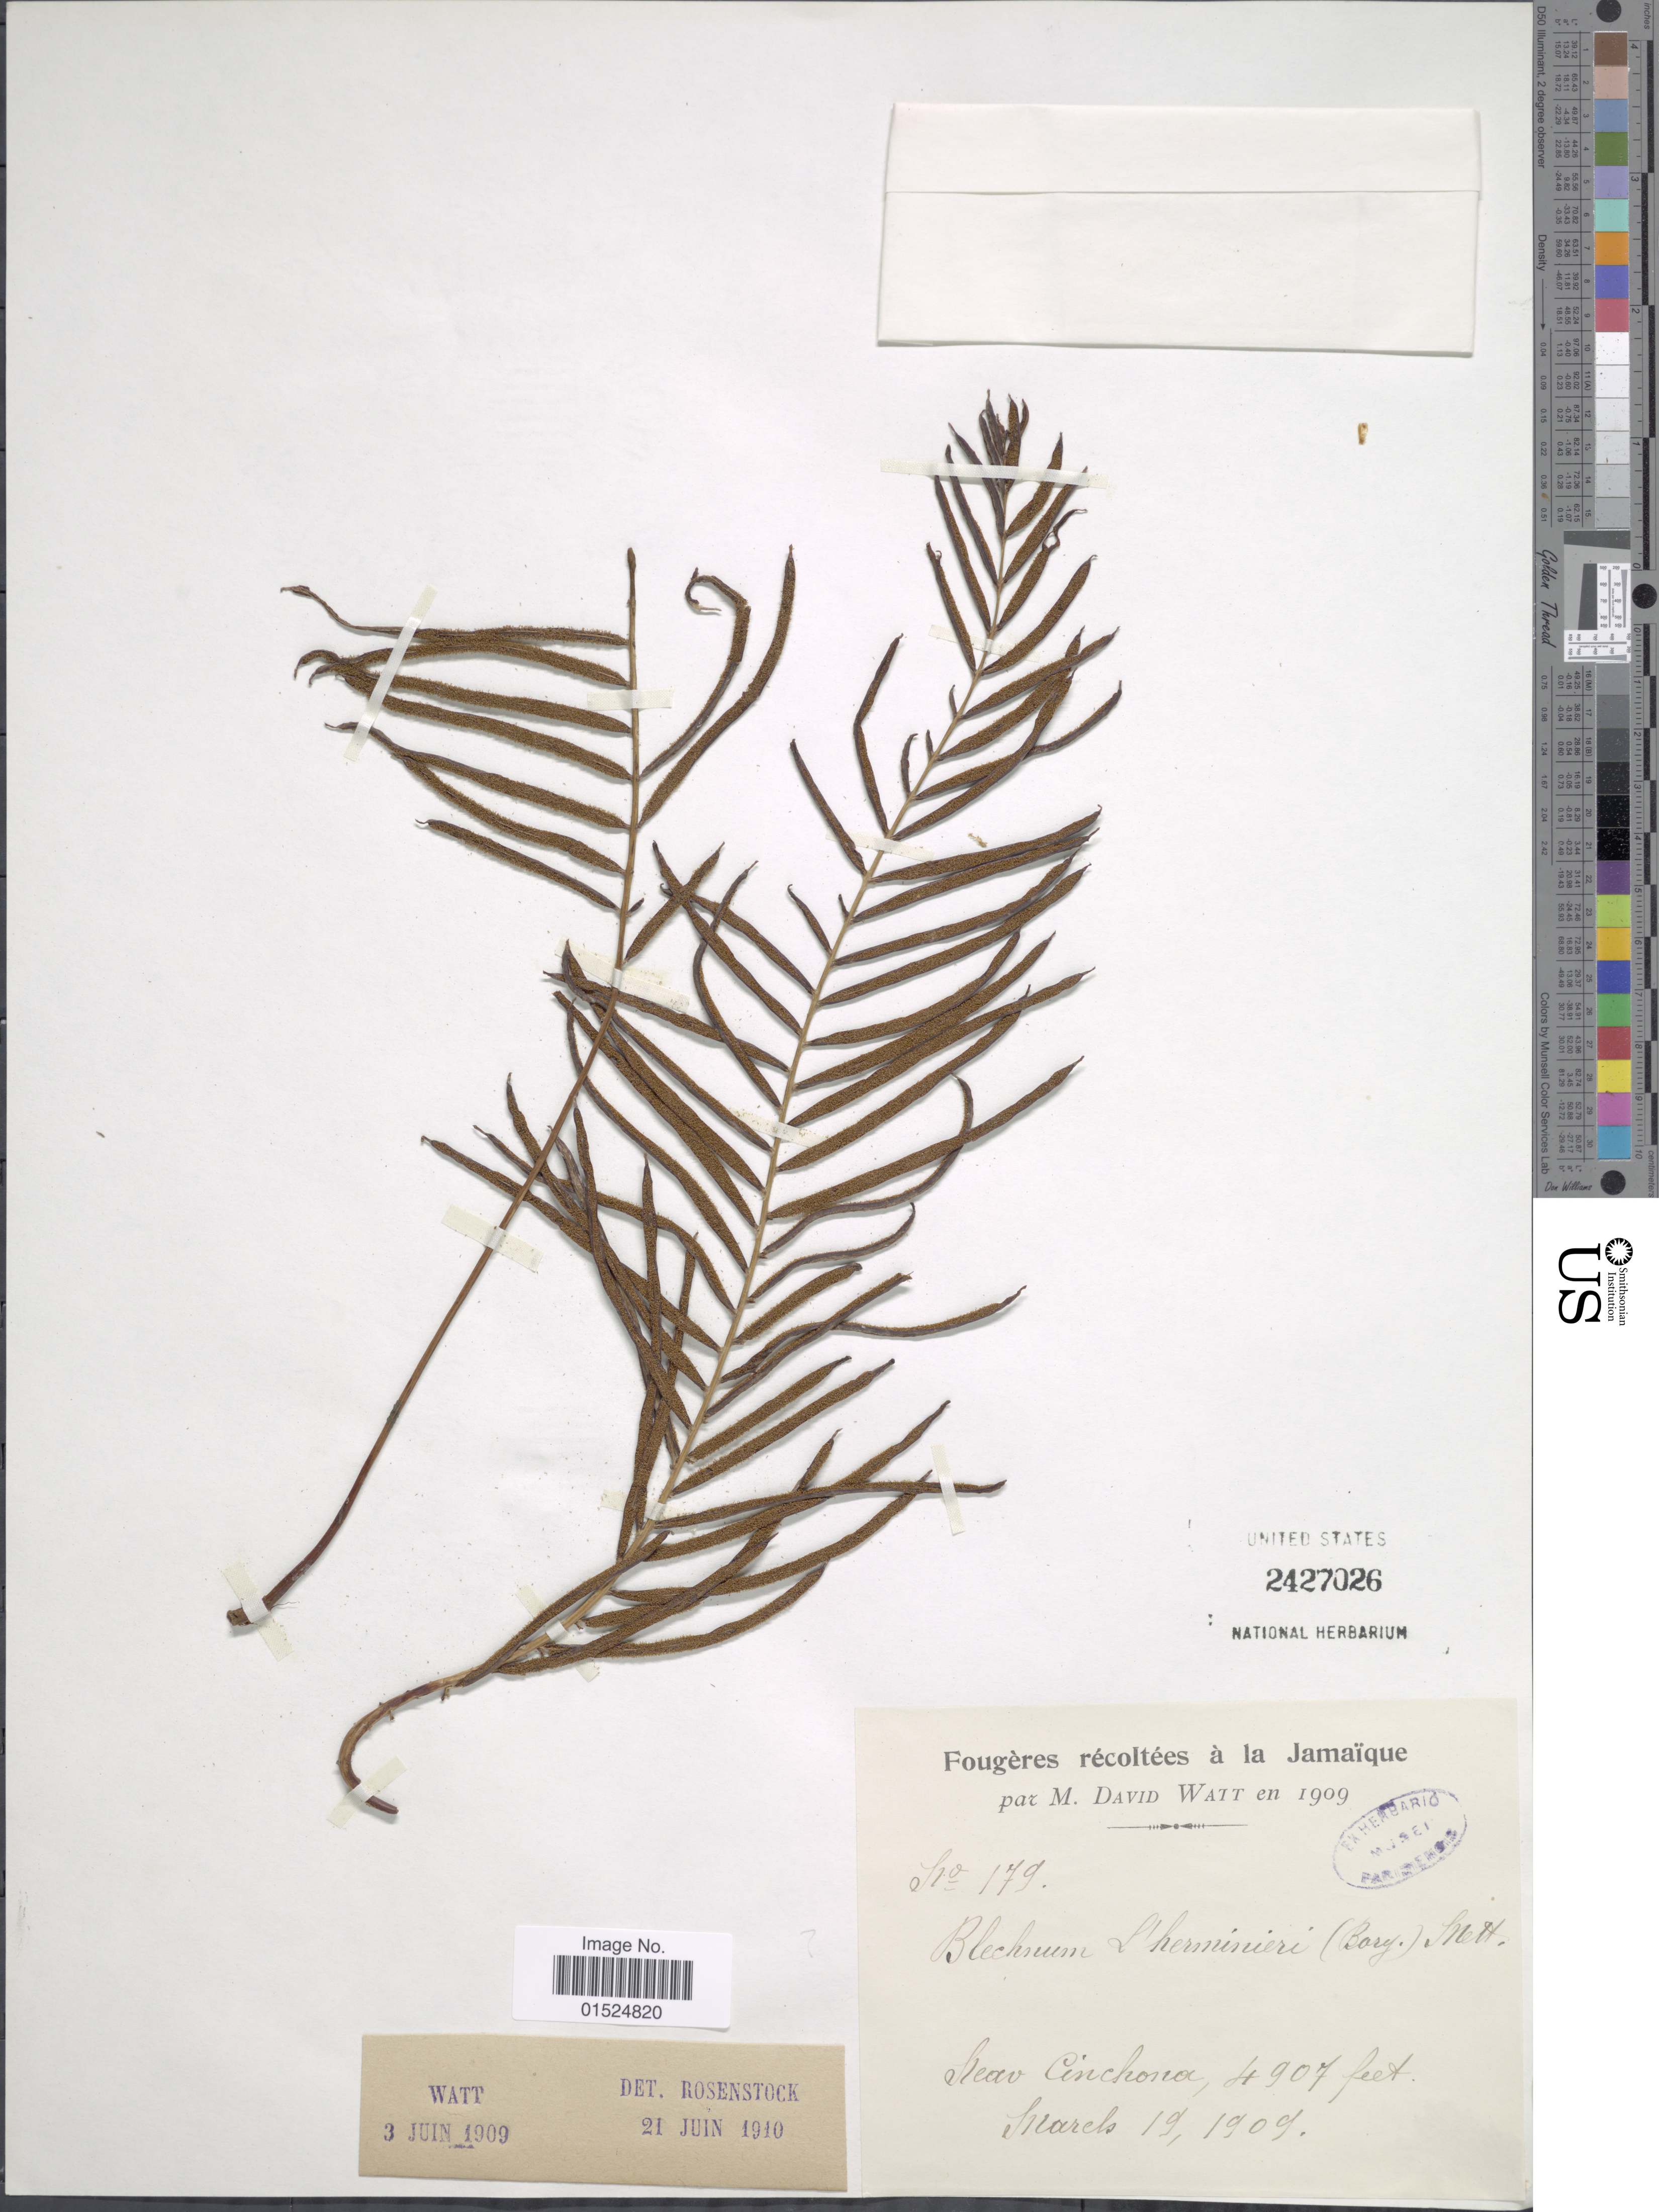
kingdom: Plantae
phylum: Tracheophyta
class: Polypodiopsida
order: Polypodiales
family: Blechnaceae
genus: Blechnum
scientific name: Blechnum l'herminieri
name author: (Bory) C. Chr.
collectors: M. Watt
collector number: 179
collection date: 1909-03-19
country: Jamaica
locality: Near Cinchona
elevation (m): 1496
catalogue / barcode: US 2427026